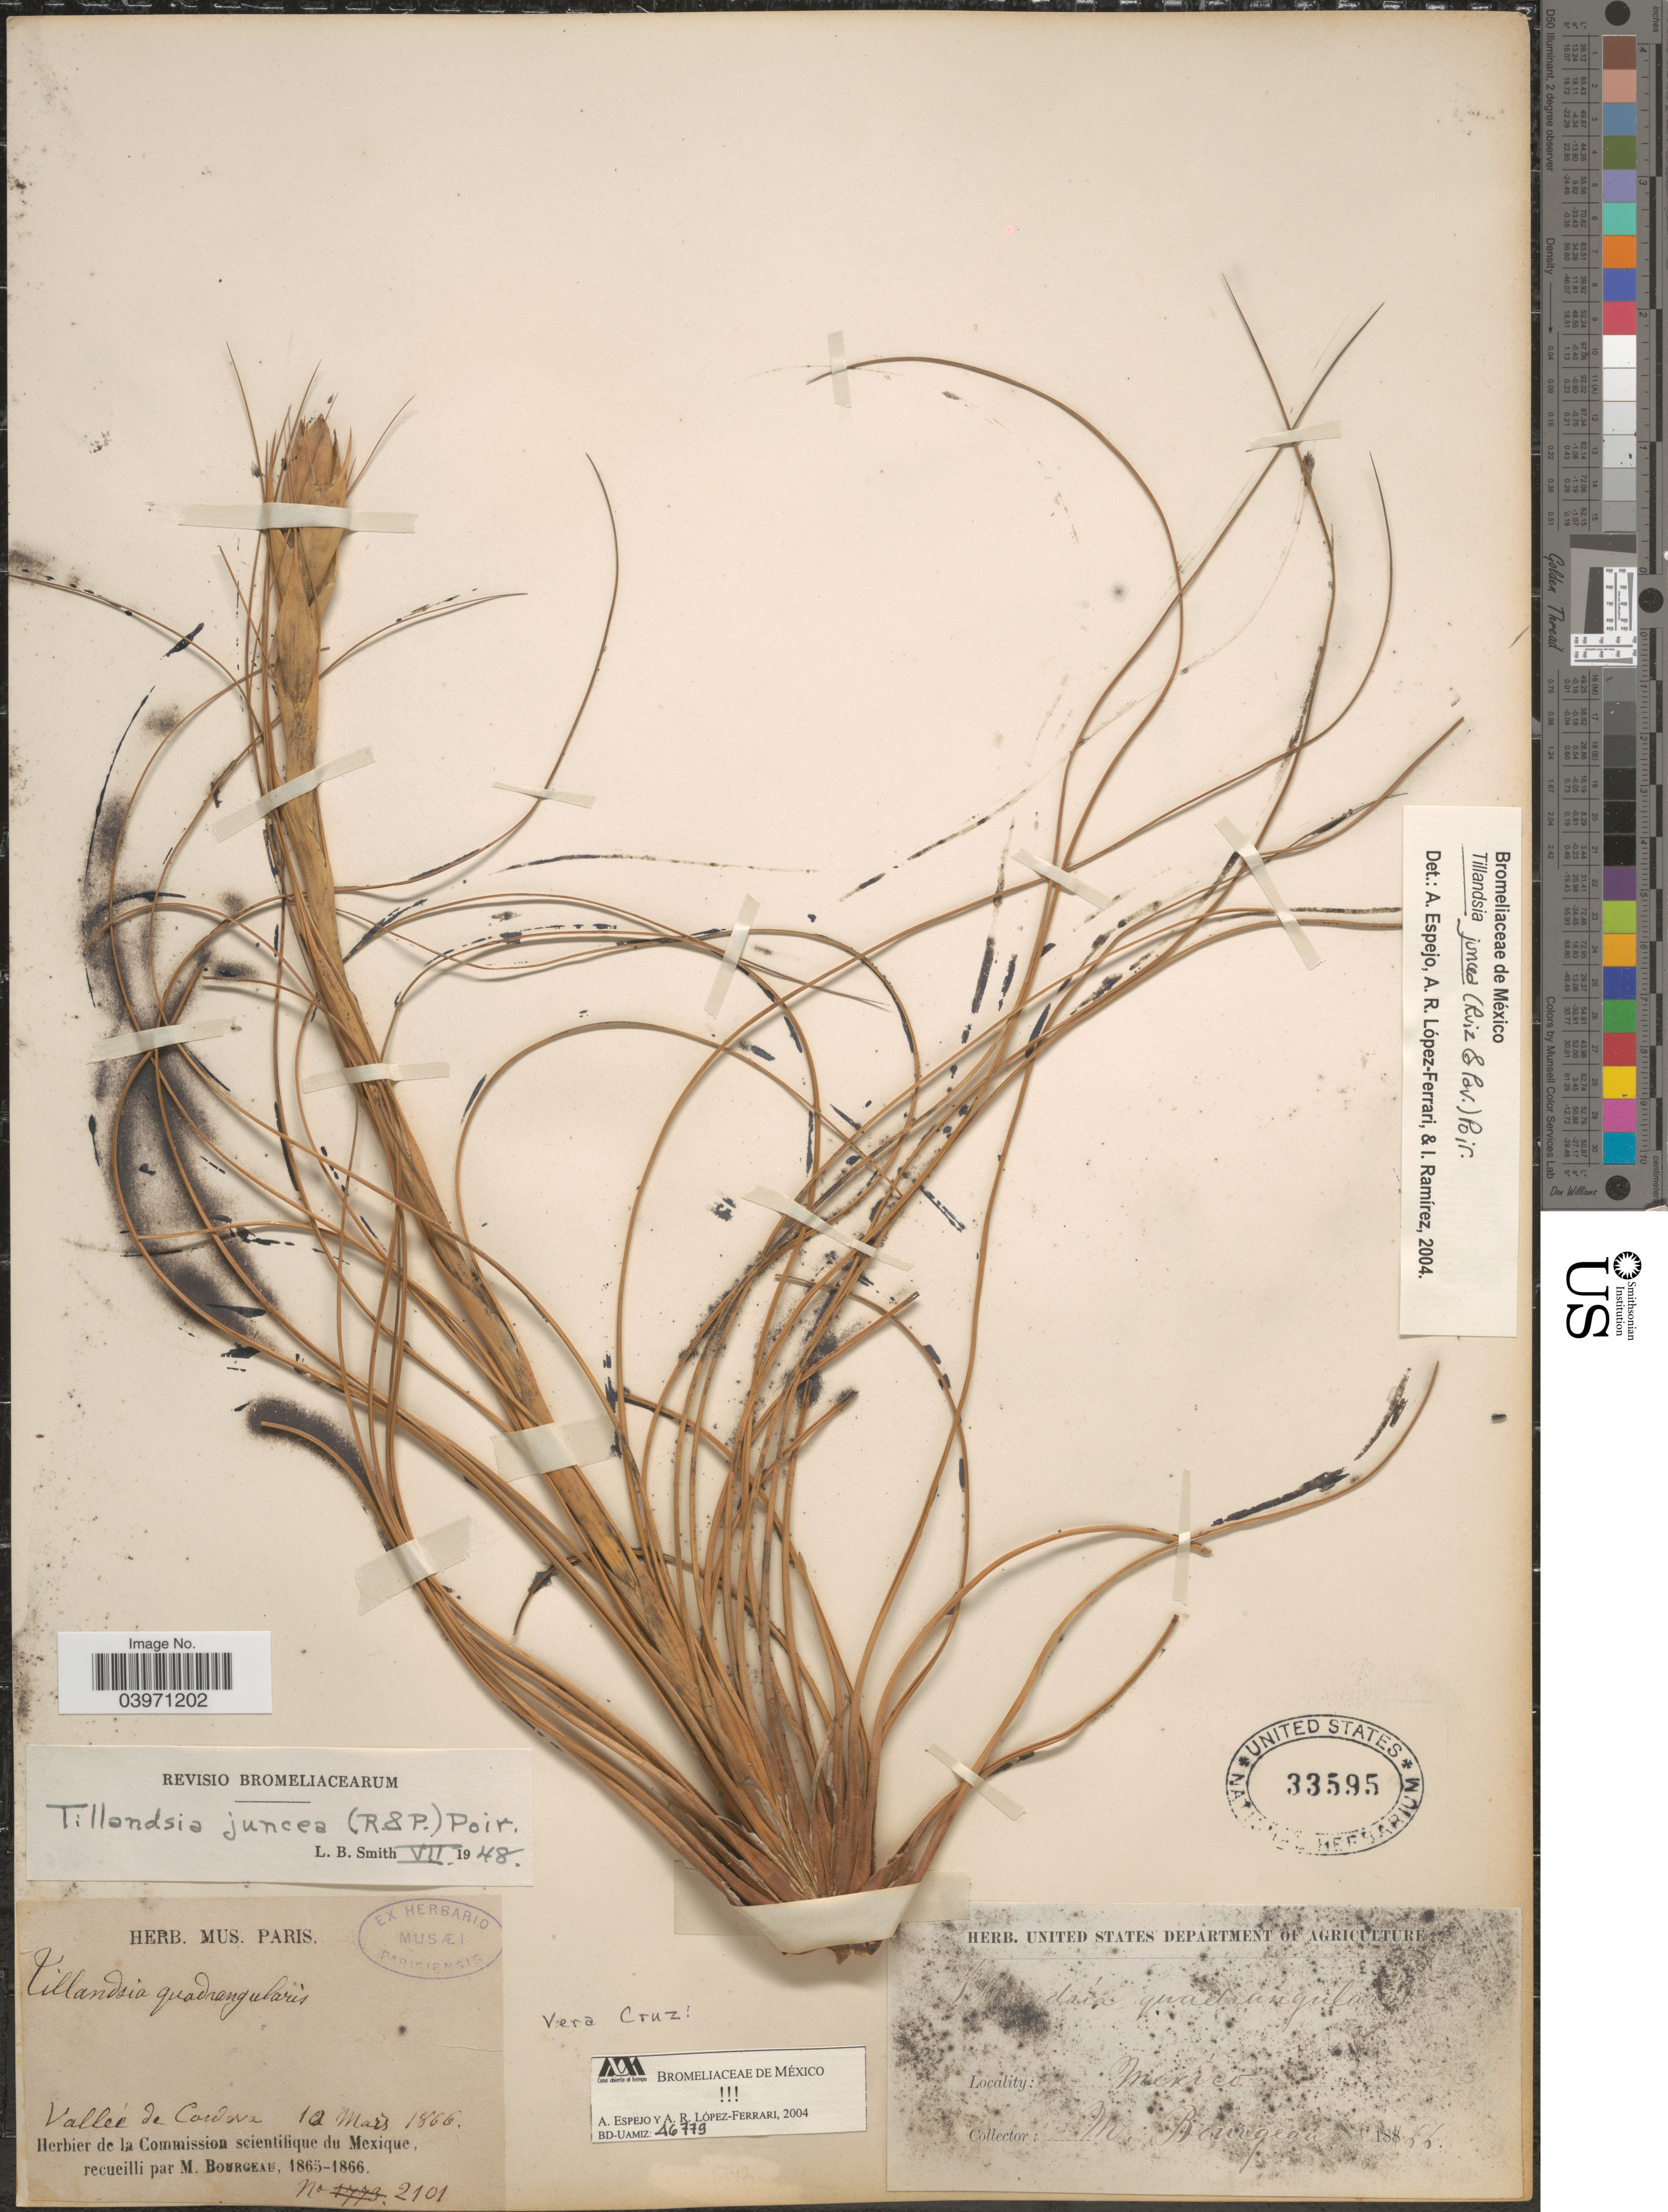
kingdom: Plantae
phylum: Tracheophyta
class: Liliopsida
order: Poales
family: Bromeliaceae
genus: Tillandsia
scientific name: Tillandsia juncea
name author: (Ruiz & Pav.) Poir.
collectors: M. Bourgeau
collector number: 2101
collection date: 1866-03-10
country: Mexico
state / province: Veracruz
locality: Valleé de Cordova. Vera Cruz.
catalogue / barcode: US 33595